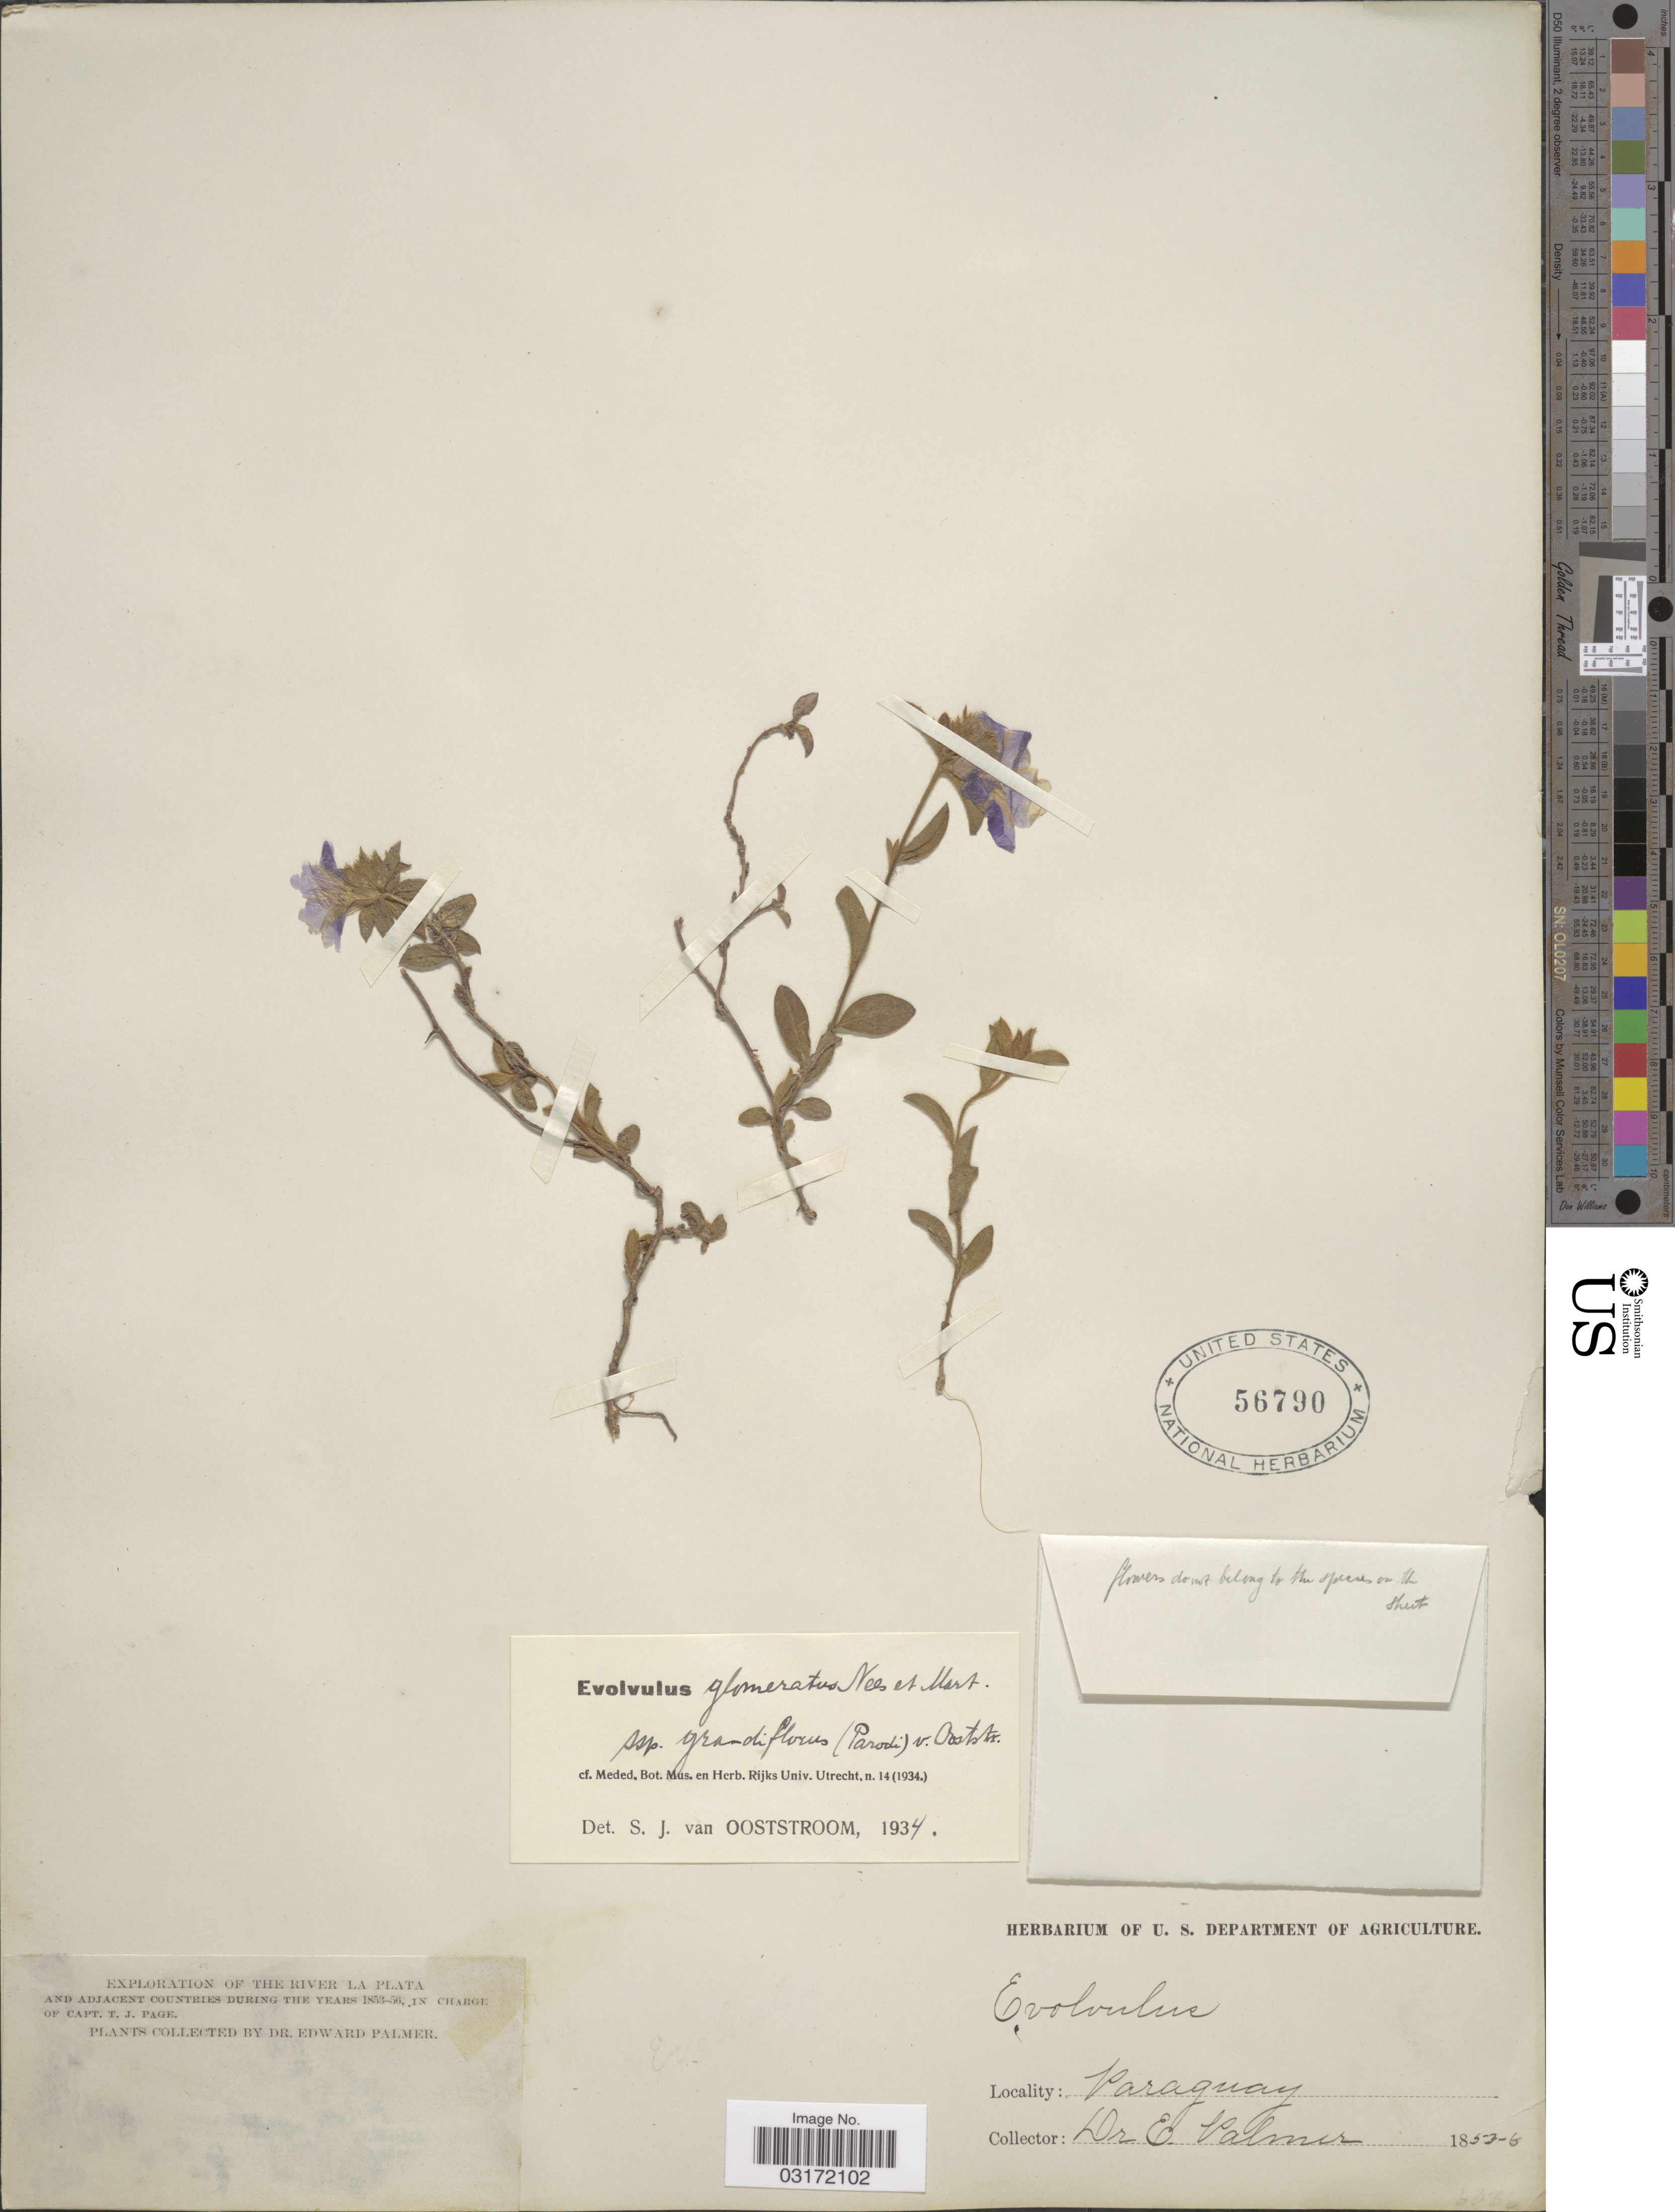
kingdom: Plantae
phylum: Tracheophyta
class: Magnoliopsida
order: Solanales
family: Convolvulaceae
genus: Evolvulus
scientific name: Evolvulus glomeratus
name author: Nees & Mart.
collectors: E. Palmer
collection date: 1853/1856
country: Paraguay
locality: The river La Plata.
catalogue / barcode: US 56790